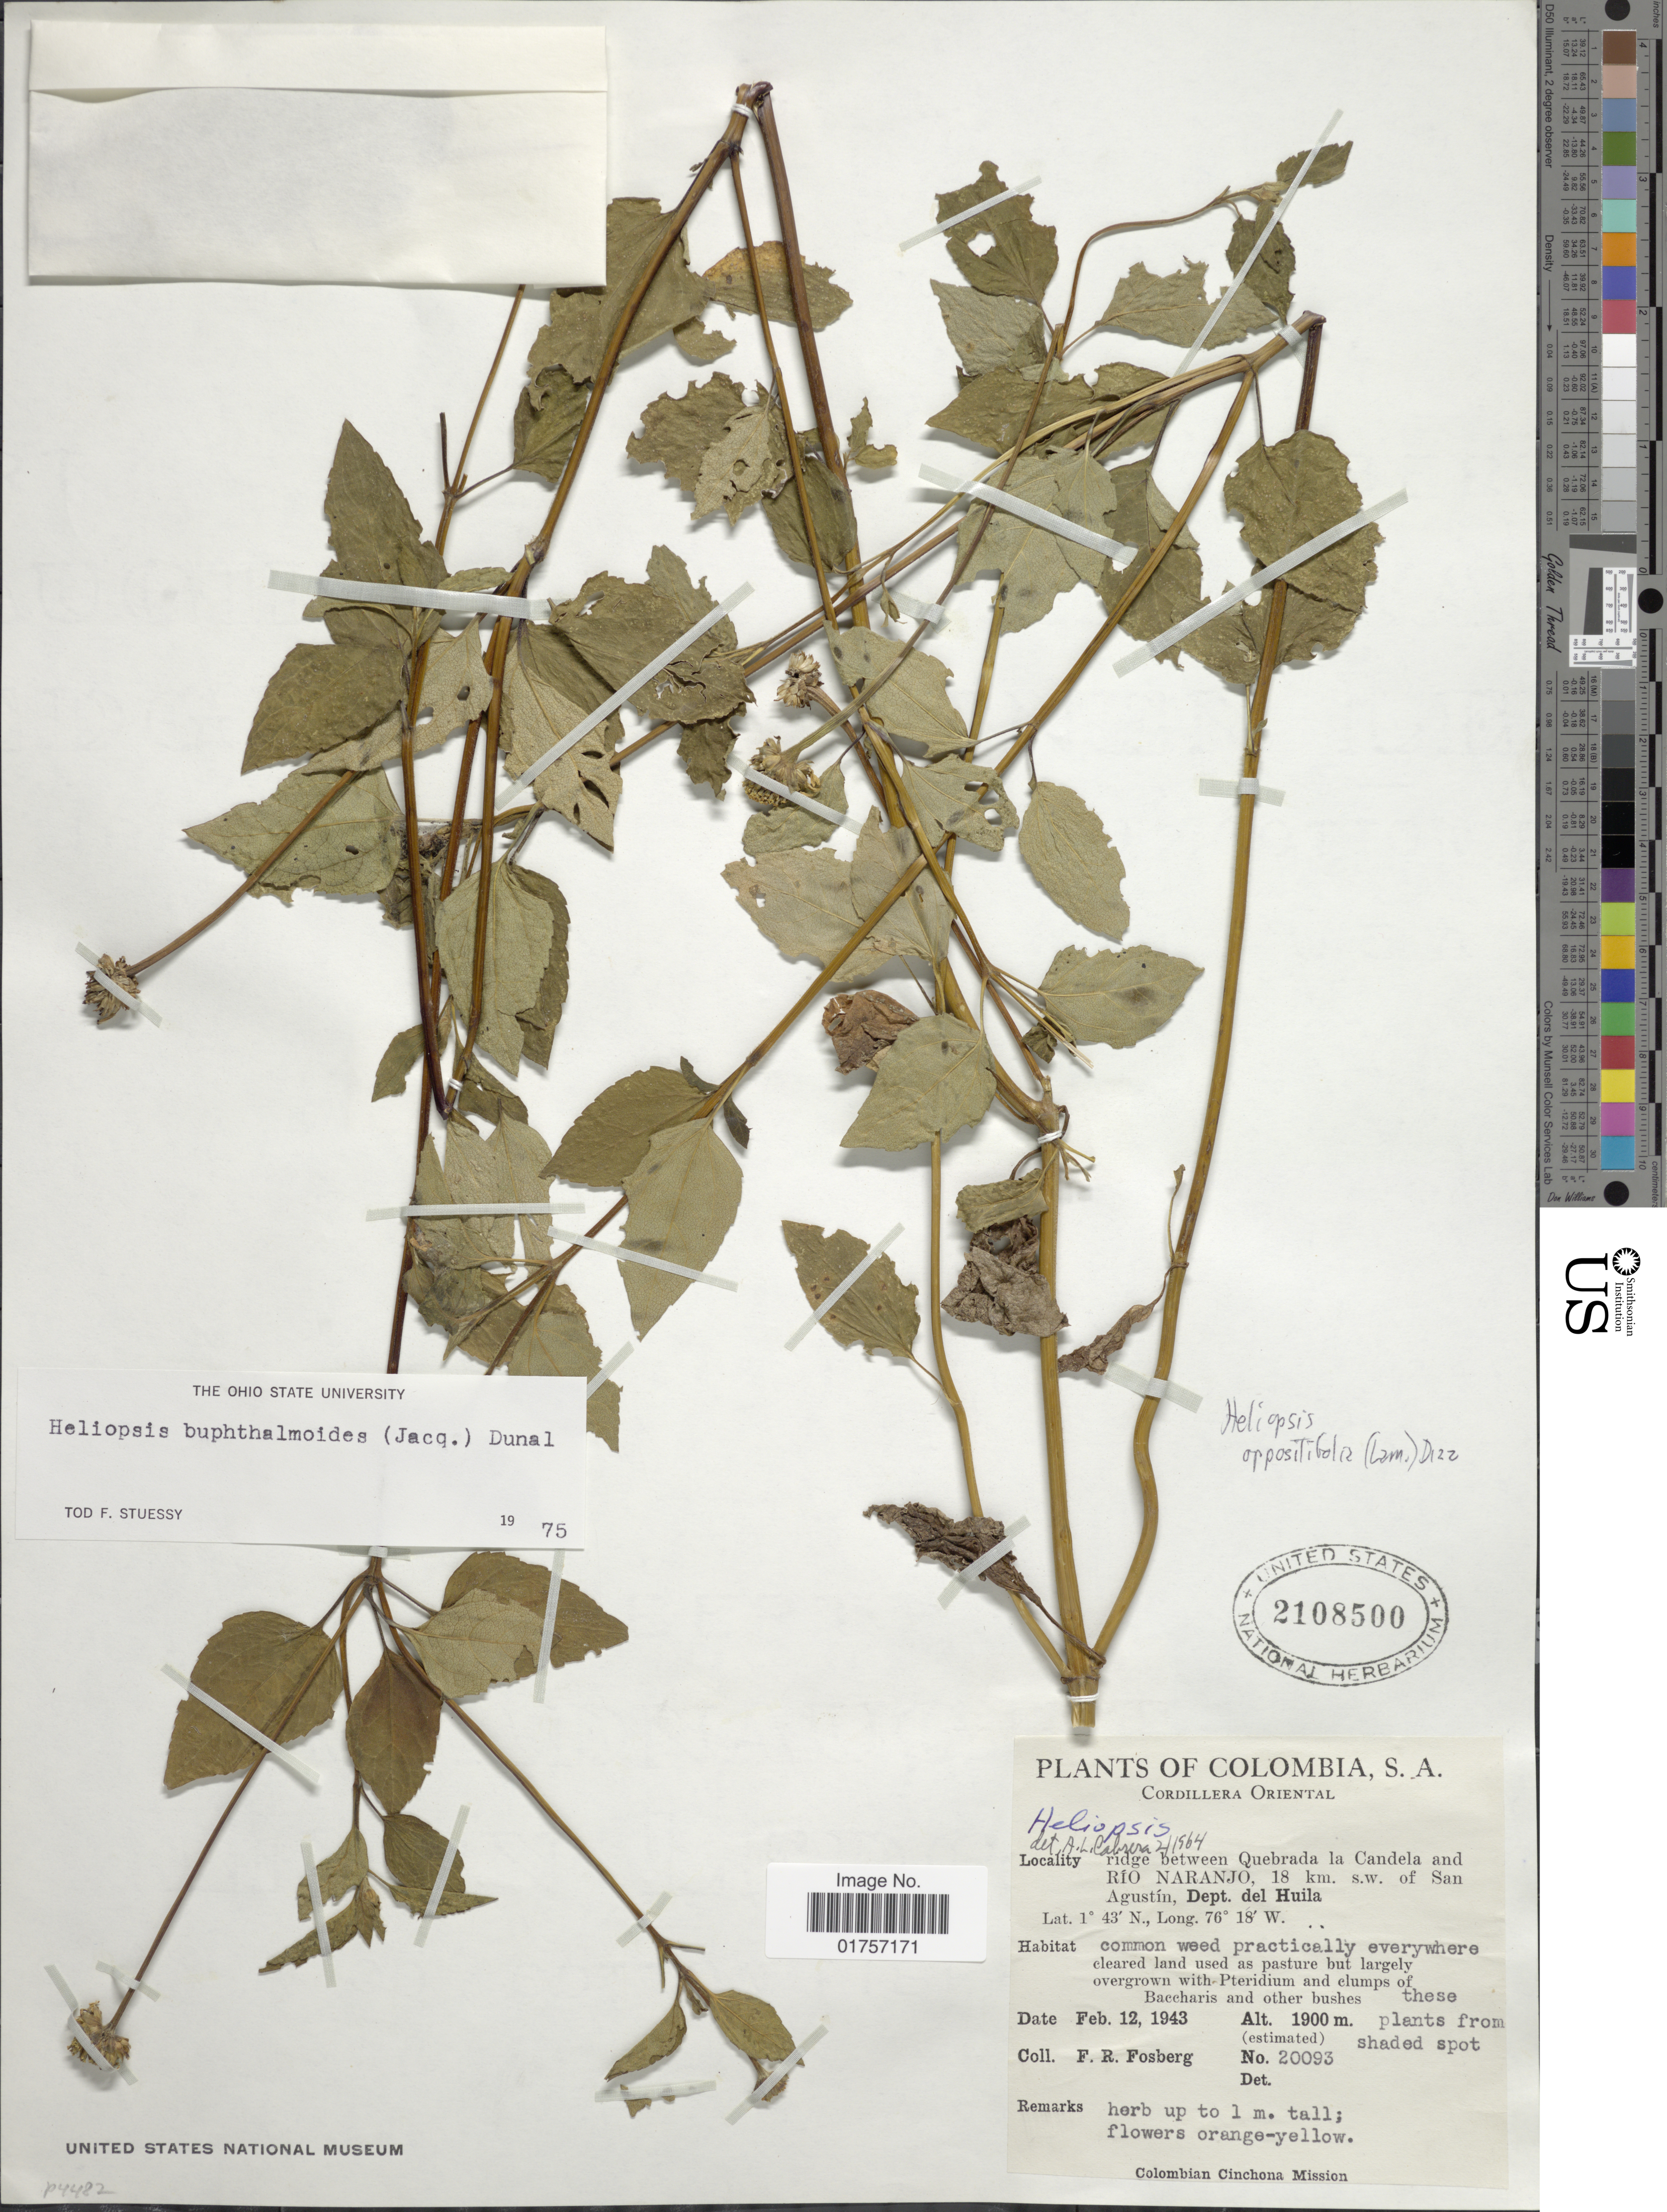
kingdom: Plantae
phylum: Tracheophyta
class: Magnoliopsida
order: Asterales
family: Asteraceae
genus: Heliopsis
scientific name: Heliopsis buphthalmoides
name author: (Jacq.) Dunal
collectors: F. R. Fosberg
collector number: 20093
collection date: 1943-02-12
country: Colombia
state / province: Huila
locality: Cordillera Oriental. ridge between Quebrada la Candela and Río Naranjo, 18 km. s.w. of San Agustín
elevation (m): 1900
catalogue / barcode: US 2108500